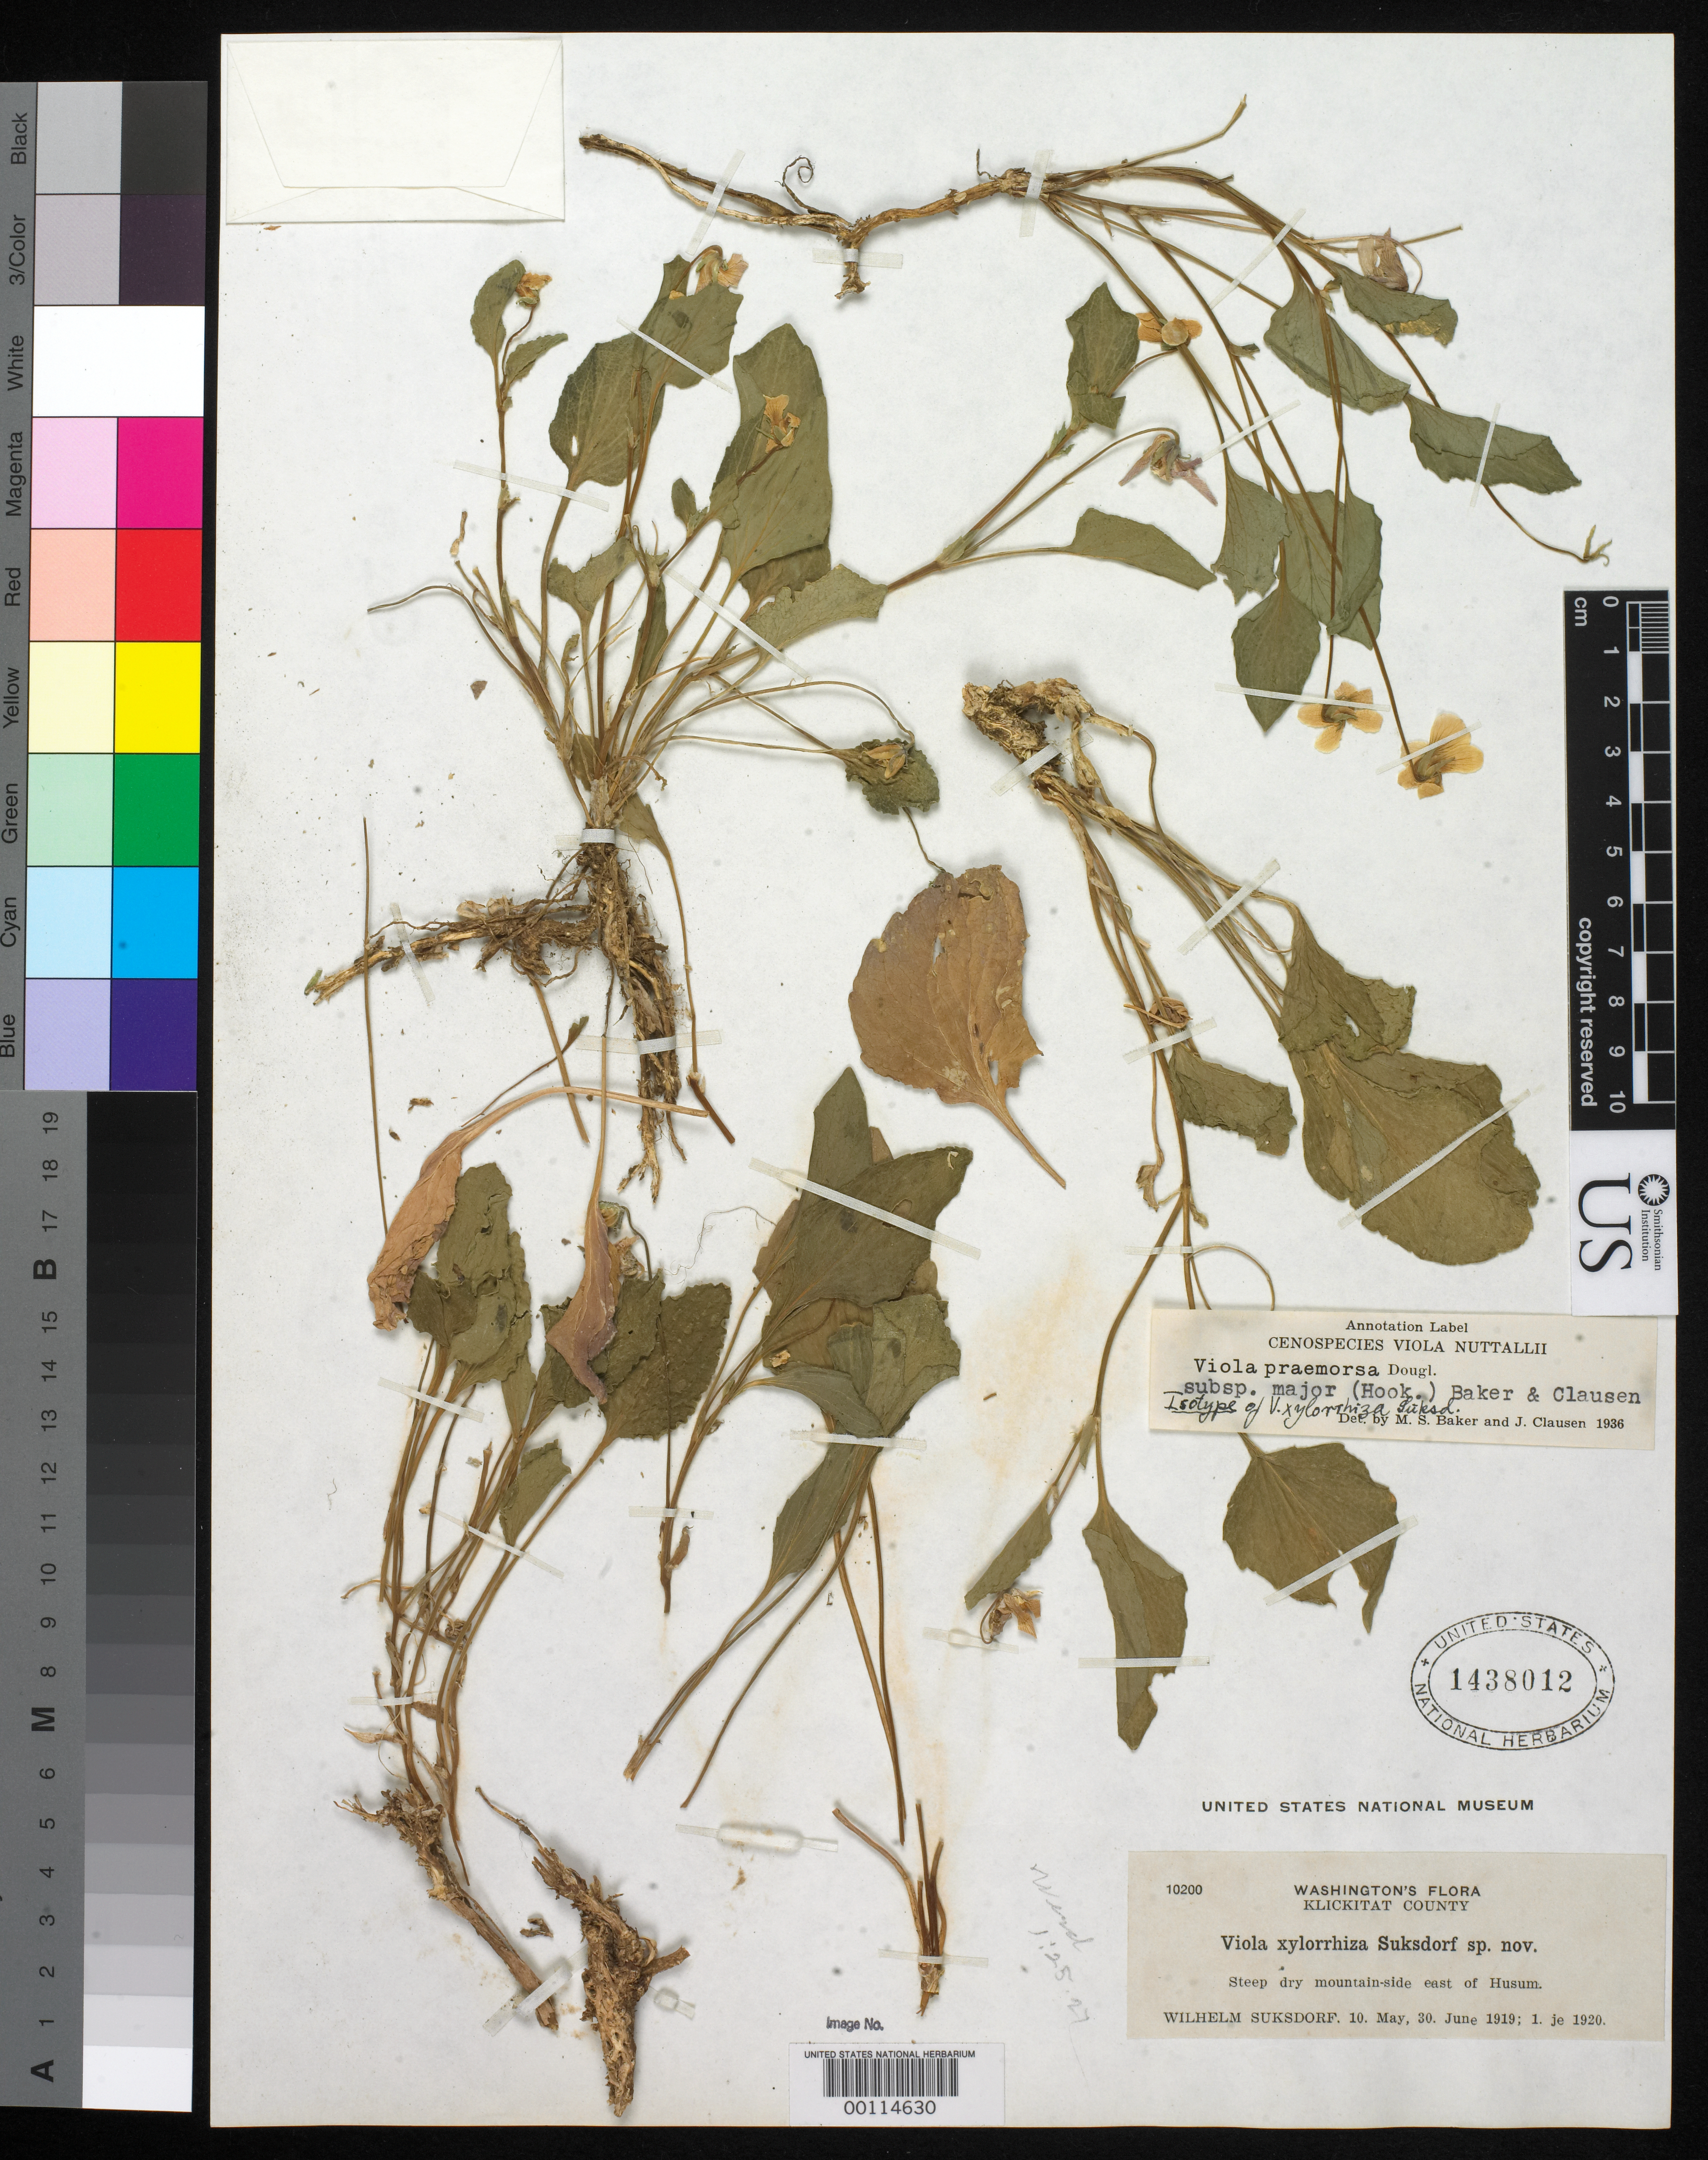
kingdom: Plantae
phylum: Tracheophyta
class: Magnoliopsida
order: Malpighiales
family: Violaceae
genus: Viola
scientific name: Viola xylorrhiza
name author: Suksd.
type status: Isotype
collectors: W. N. Suksdorf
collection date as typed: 10 May 1919 to 01 Jun 1920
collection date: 1919-05-10/1920-06-01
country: United States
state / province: Washington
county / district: Klickitat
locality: E of Husum.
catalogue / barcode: US 1438012